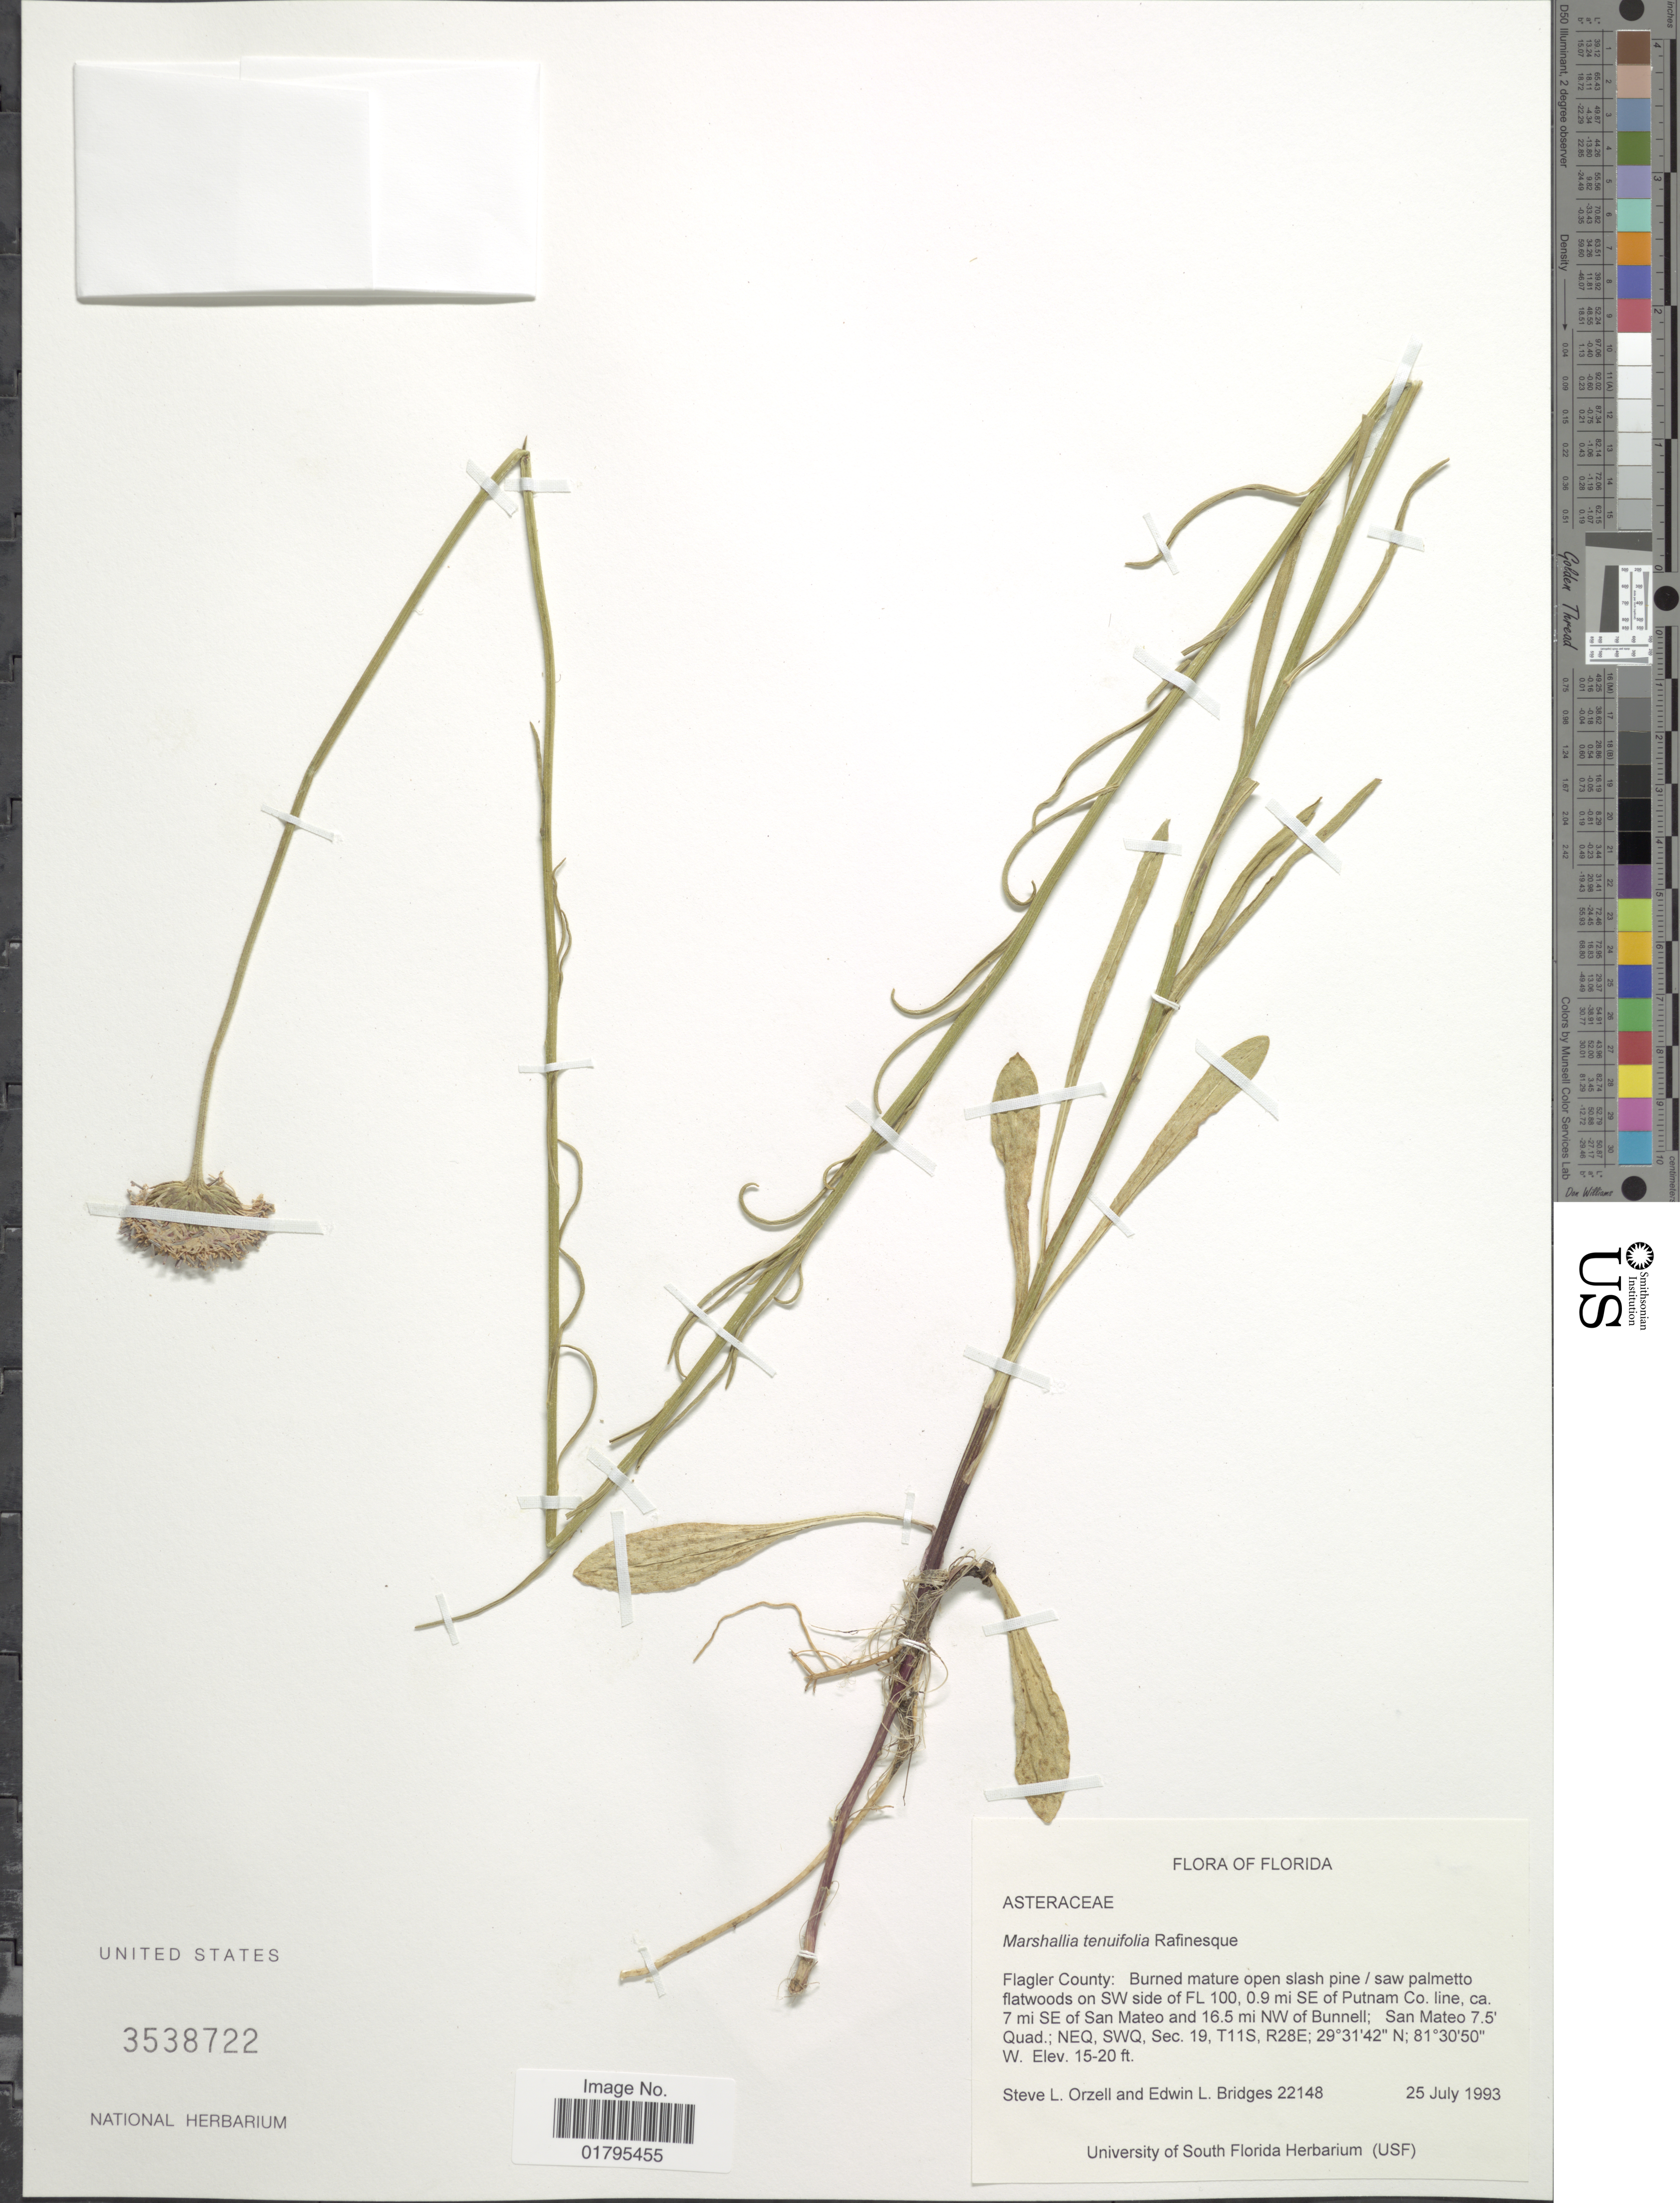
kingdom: Plantae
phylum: Tracheophyta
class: Magnoliopsida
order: Asterales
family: Asteraceae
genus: Marshallia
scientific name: Marshallia tenuifolia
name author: Raf.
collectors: S. Orzell & E. Bridges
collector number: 22148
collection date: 1993-07-25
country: United States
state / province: Florida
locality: Flagler County: Burned mature open slash pine/saw palmetto flatwoods on SW side of FL 100, 0.9 mi. SE of Putnam Co.line 7 mi SE of San Mateo and 16.5 mi NW of Bunnell, San Mateo 7.5 Quad.: NEQ, SWQ, Sec. 19, T11S, R28E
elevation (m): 5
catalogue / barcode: US 3538722